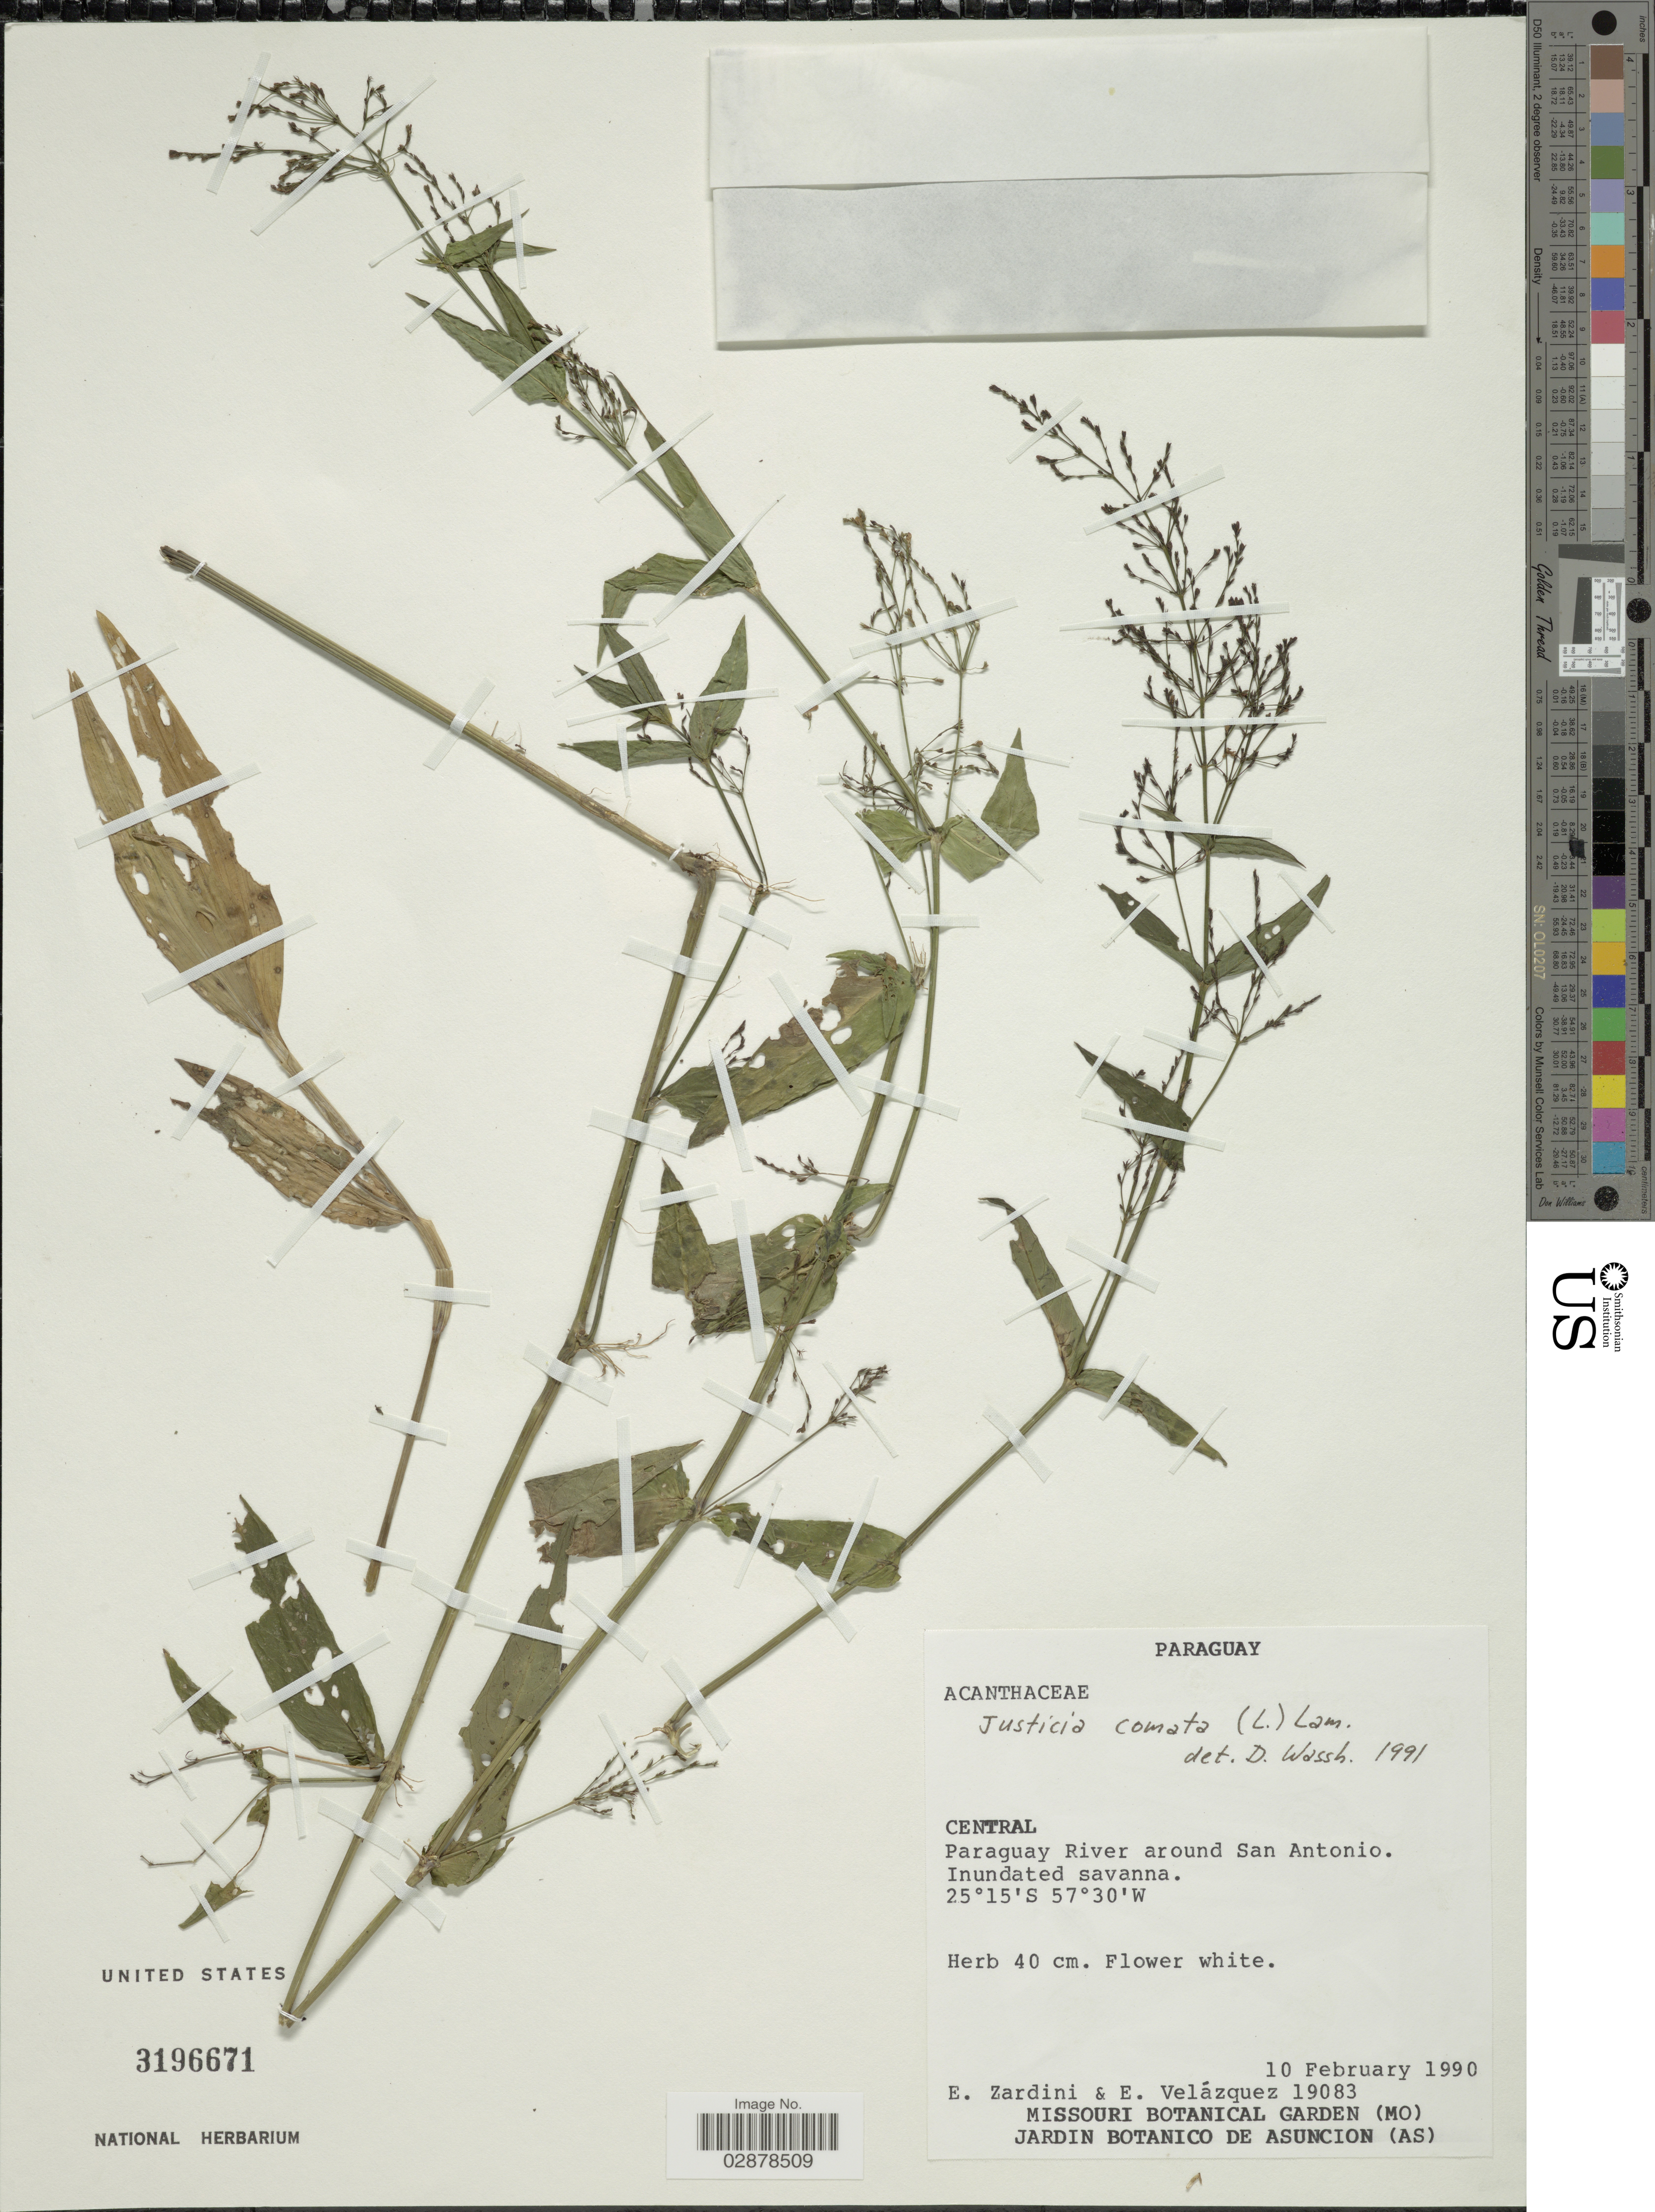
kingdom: Plantae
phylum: Tracheophyta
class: Magnoliopsida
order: Lamiales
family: Acanthaceae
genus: Justicia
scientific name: Justicia comata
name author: (L.) Lam.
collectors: E. Zardini & E. Velázquez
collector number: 19083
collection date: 1990-02-10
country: Paraguay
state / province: Central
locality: Paraguay River around San Antonio.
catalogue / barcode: US 3196671